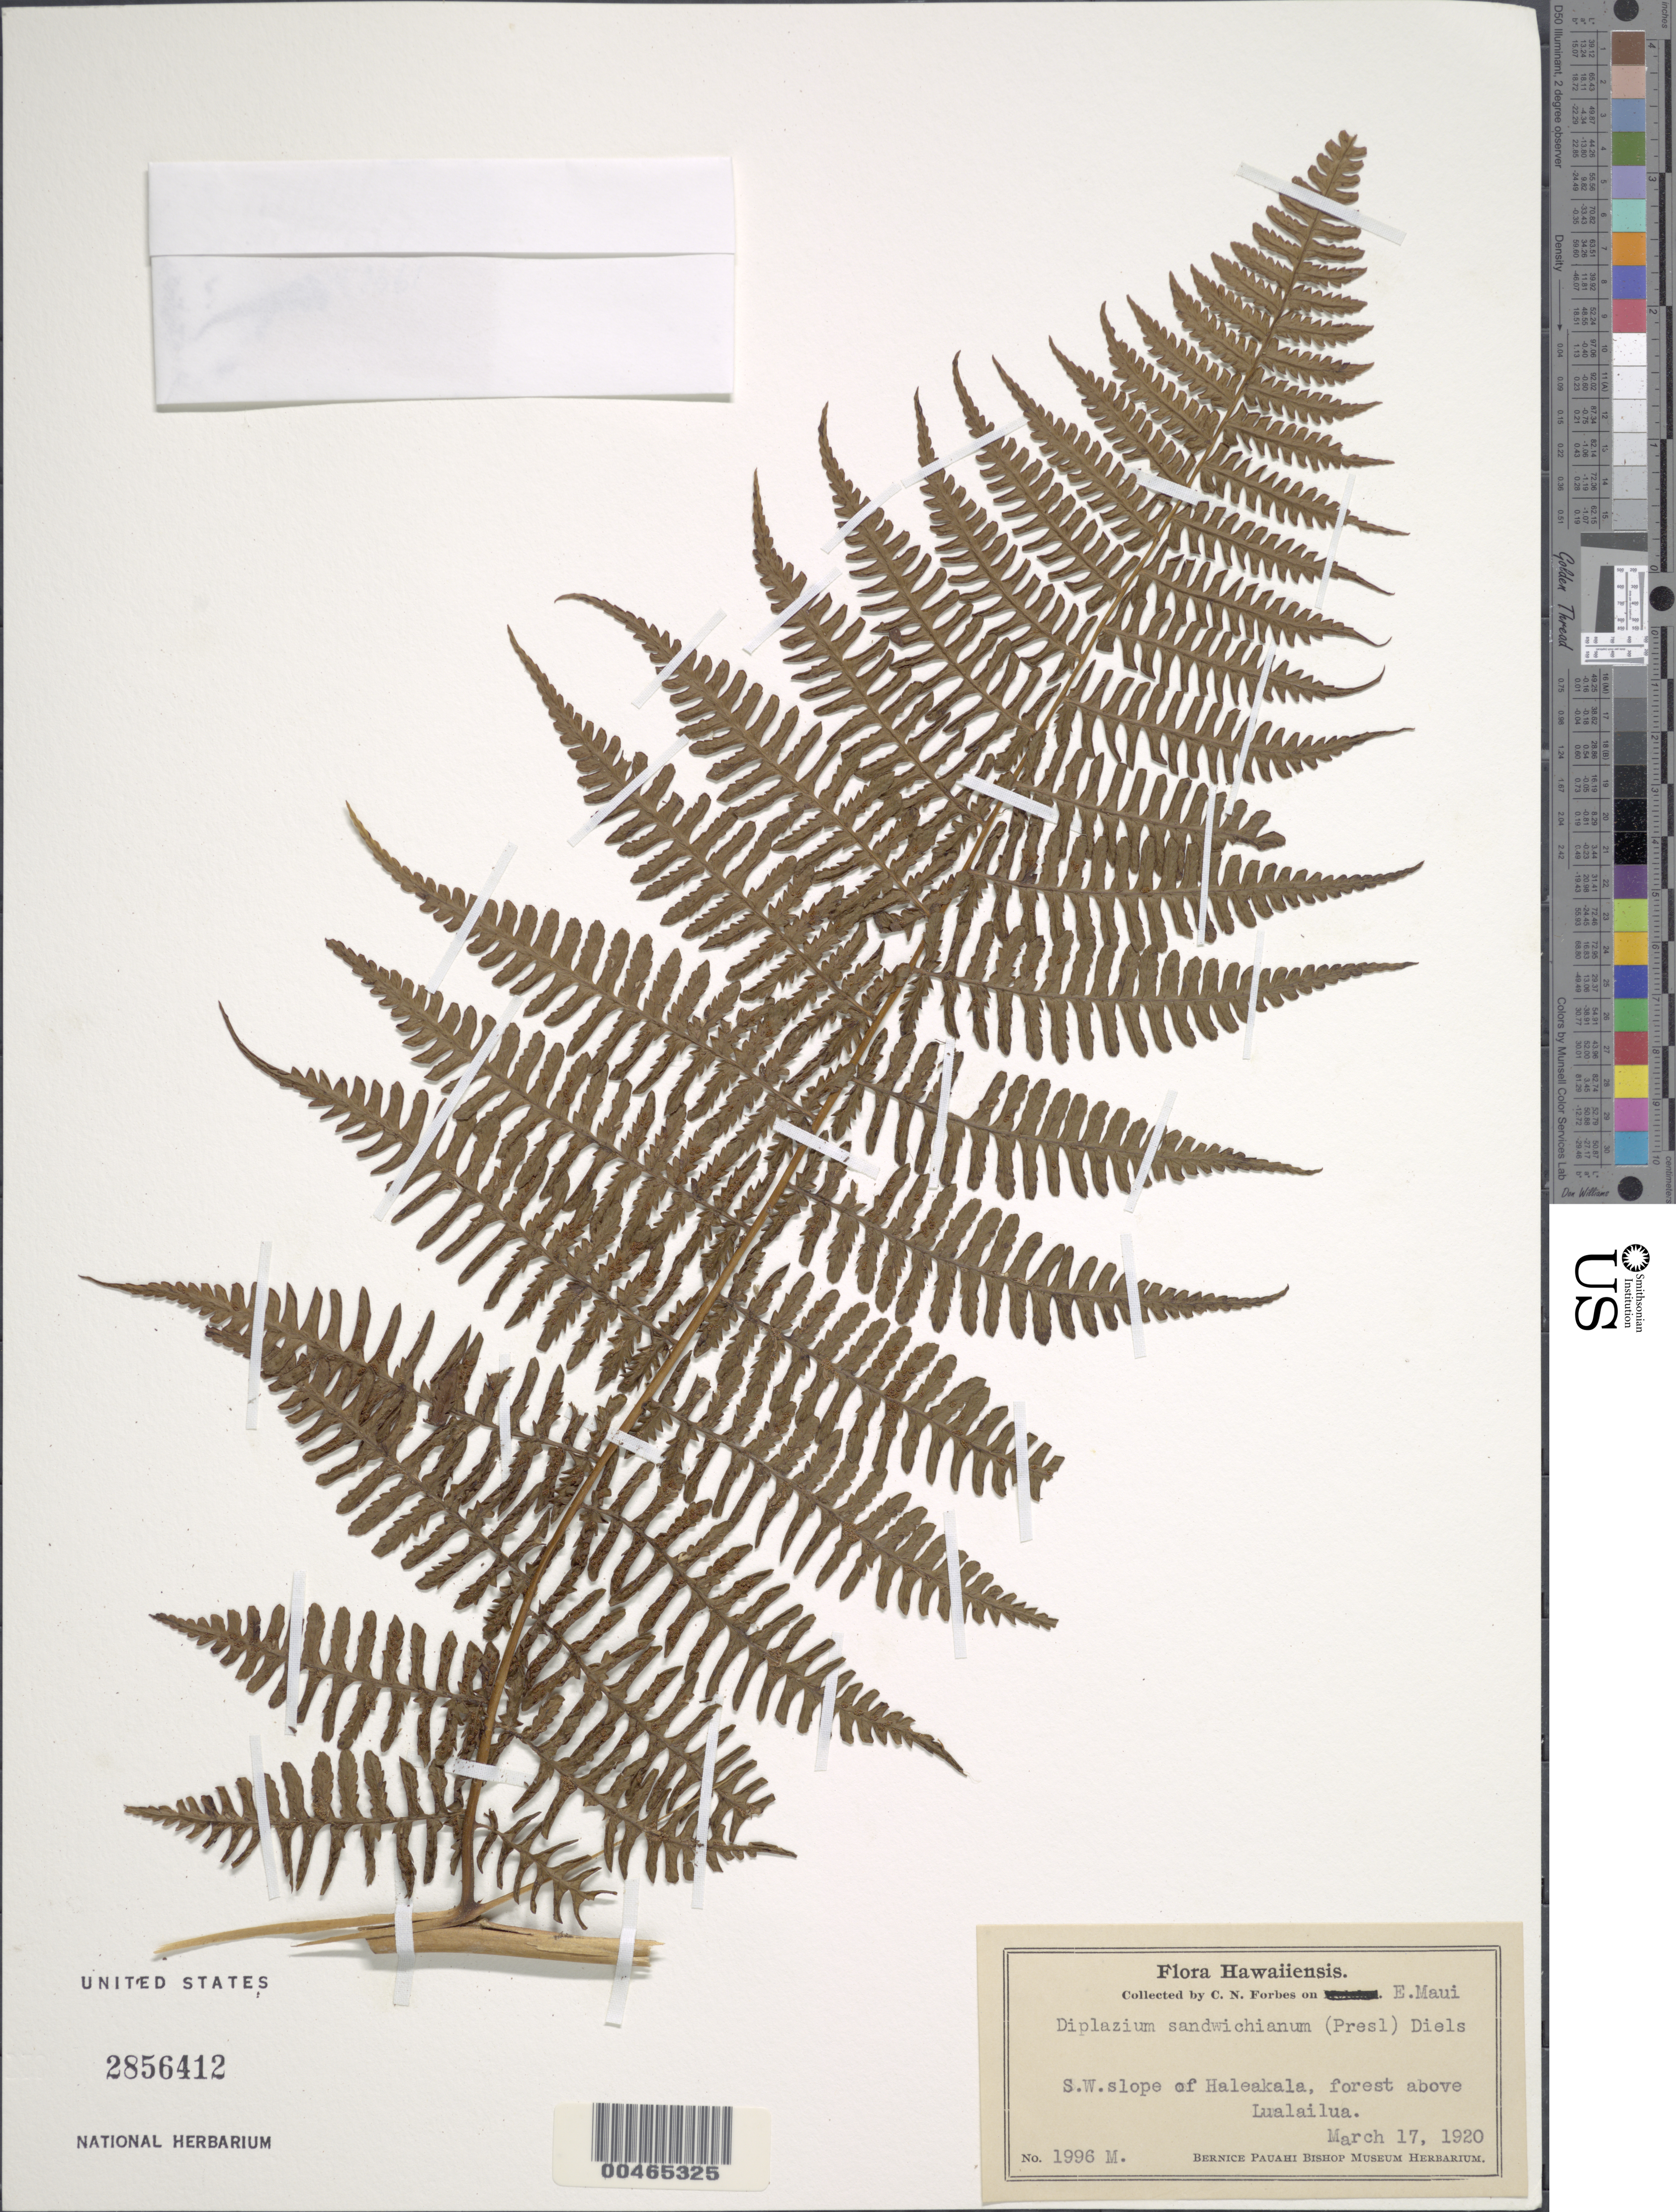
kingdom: Plantae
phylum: Tracheophyta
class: Polypodiopsida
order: Polypodiales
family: Athyriaceae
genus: Diplazium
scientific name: Diplazium sandwichianum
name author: (C. Presl) Diels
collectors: C. N. Forbes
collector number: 1996.M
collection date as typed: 17 Mar 1920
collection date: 1920-03-17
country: United States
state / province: Hawaii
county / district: Maui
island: Maui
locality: SW slope of Haleakala, forest above Lualailua, E Maui, Maui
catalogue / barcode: US 2856412